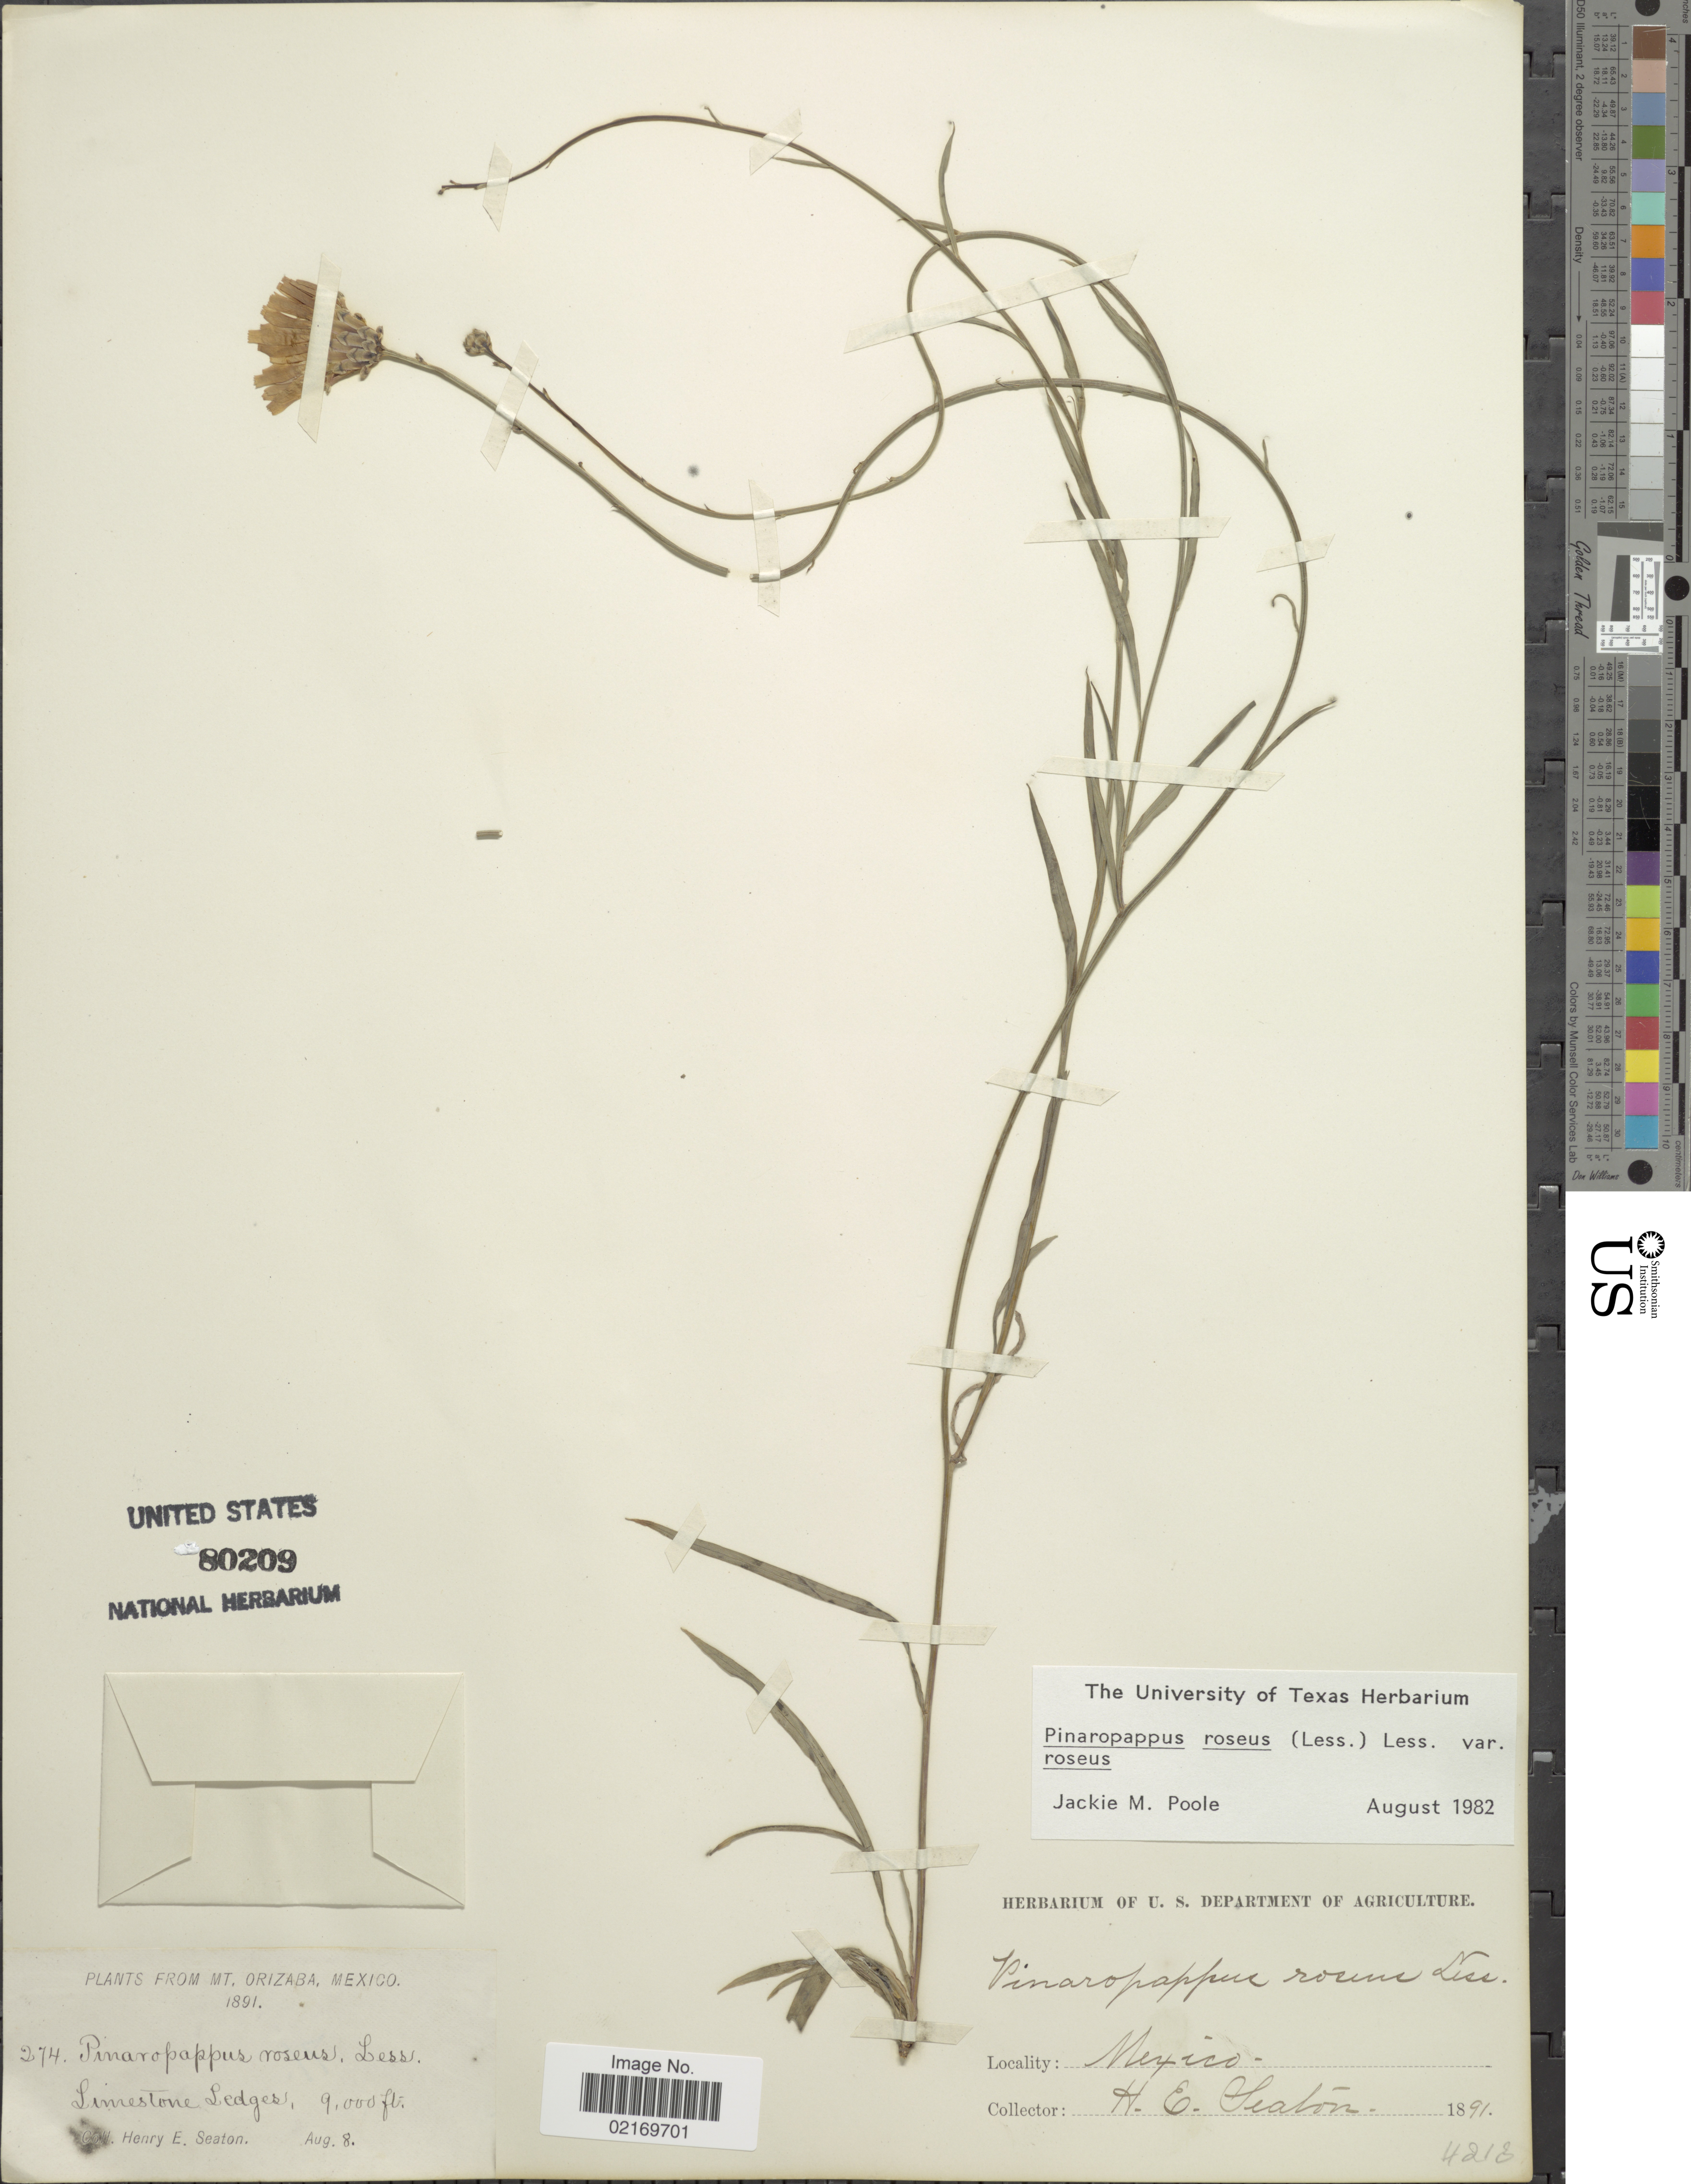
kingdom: Plantae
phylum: Tracheophyta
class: Magnoliopsida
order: Asterales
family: Asteraceae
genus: Pinaropappus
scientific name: Pinaropappus roseus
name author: Less.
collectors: H. E. Seaton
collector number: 274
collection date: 1891-08-08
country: Mexico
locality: Mt. Orizaba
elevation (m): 2743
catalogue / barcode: US 80209